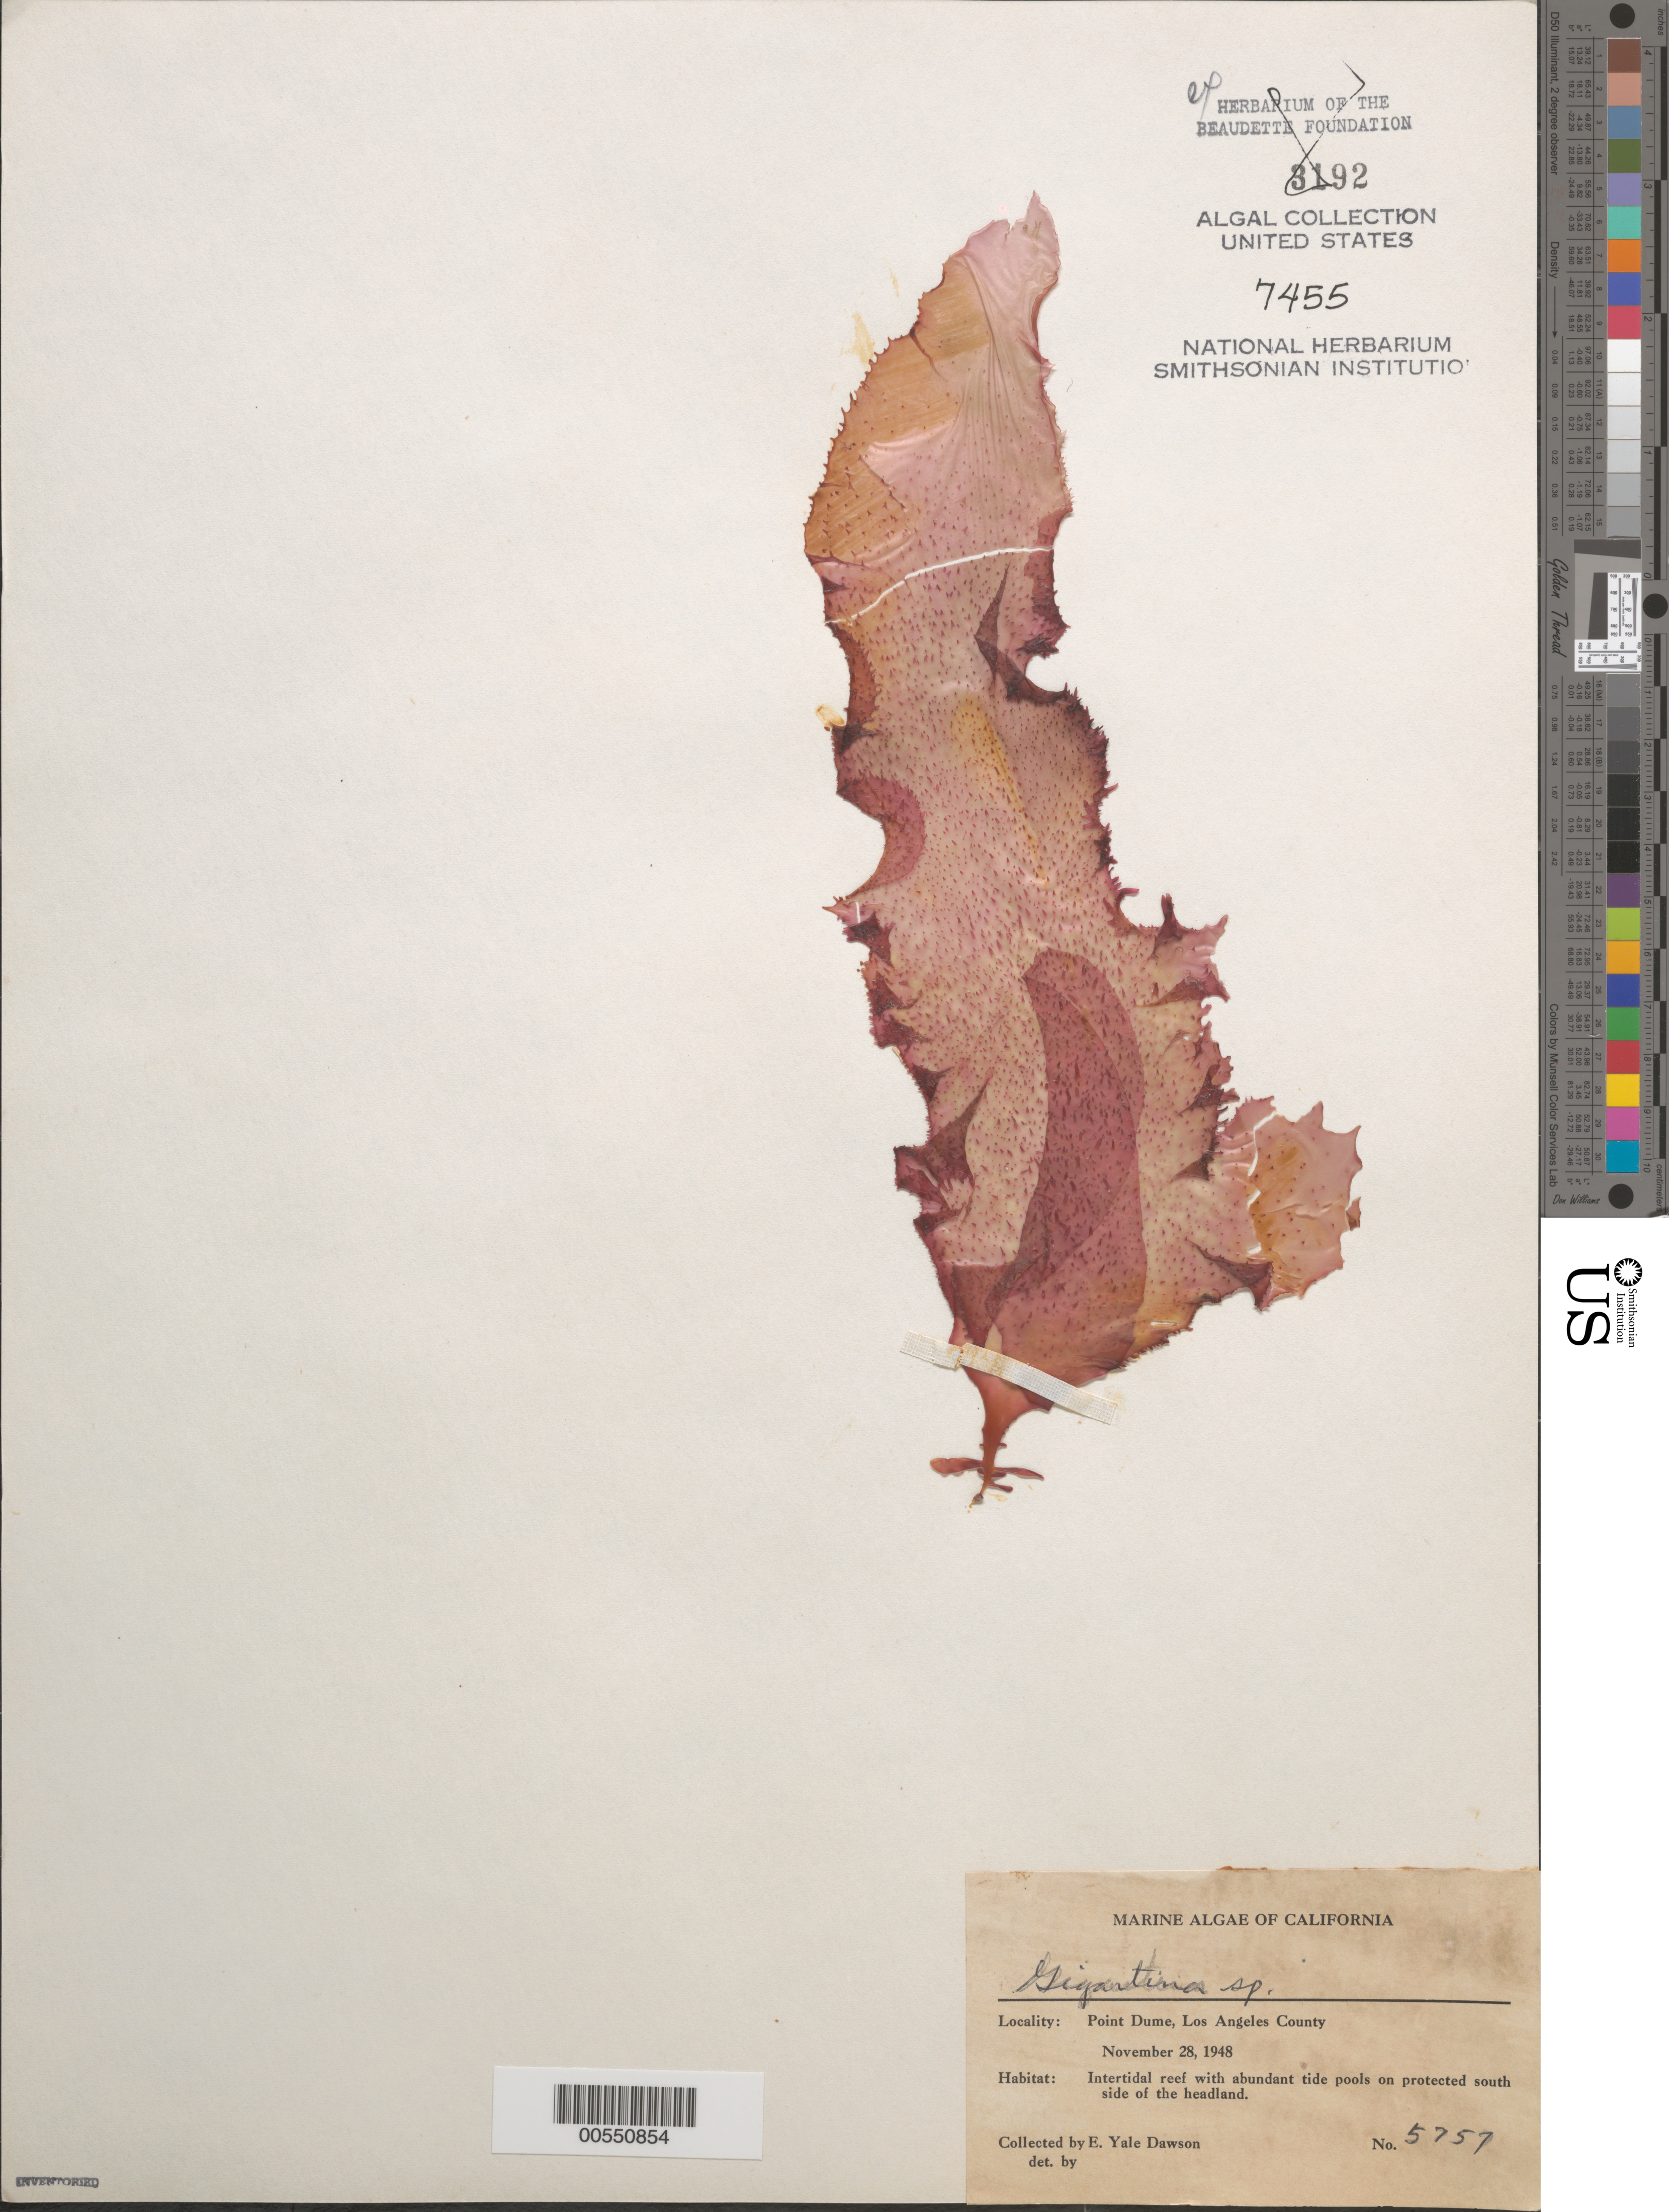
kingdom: Plantae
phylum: Rhodophyta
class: Florideophyceae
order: Gigartinales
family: Gigartinaceae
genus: Gigartina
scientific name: Gigartina sp.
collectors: E. Y. Dawson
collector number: EYD 5757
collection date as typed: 28 Nov 1948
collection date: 1948-11-28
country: United States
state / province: California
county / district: Los Angeles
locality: Point Dume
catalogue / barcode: US 7455